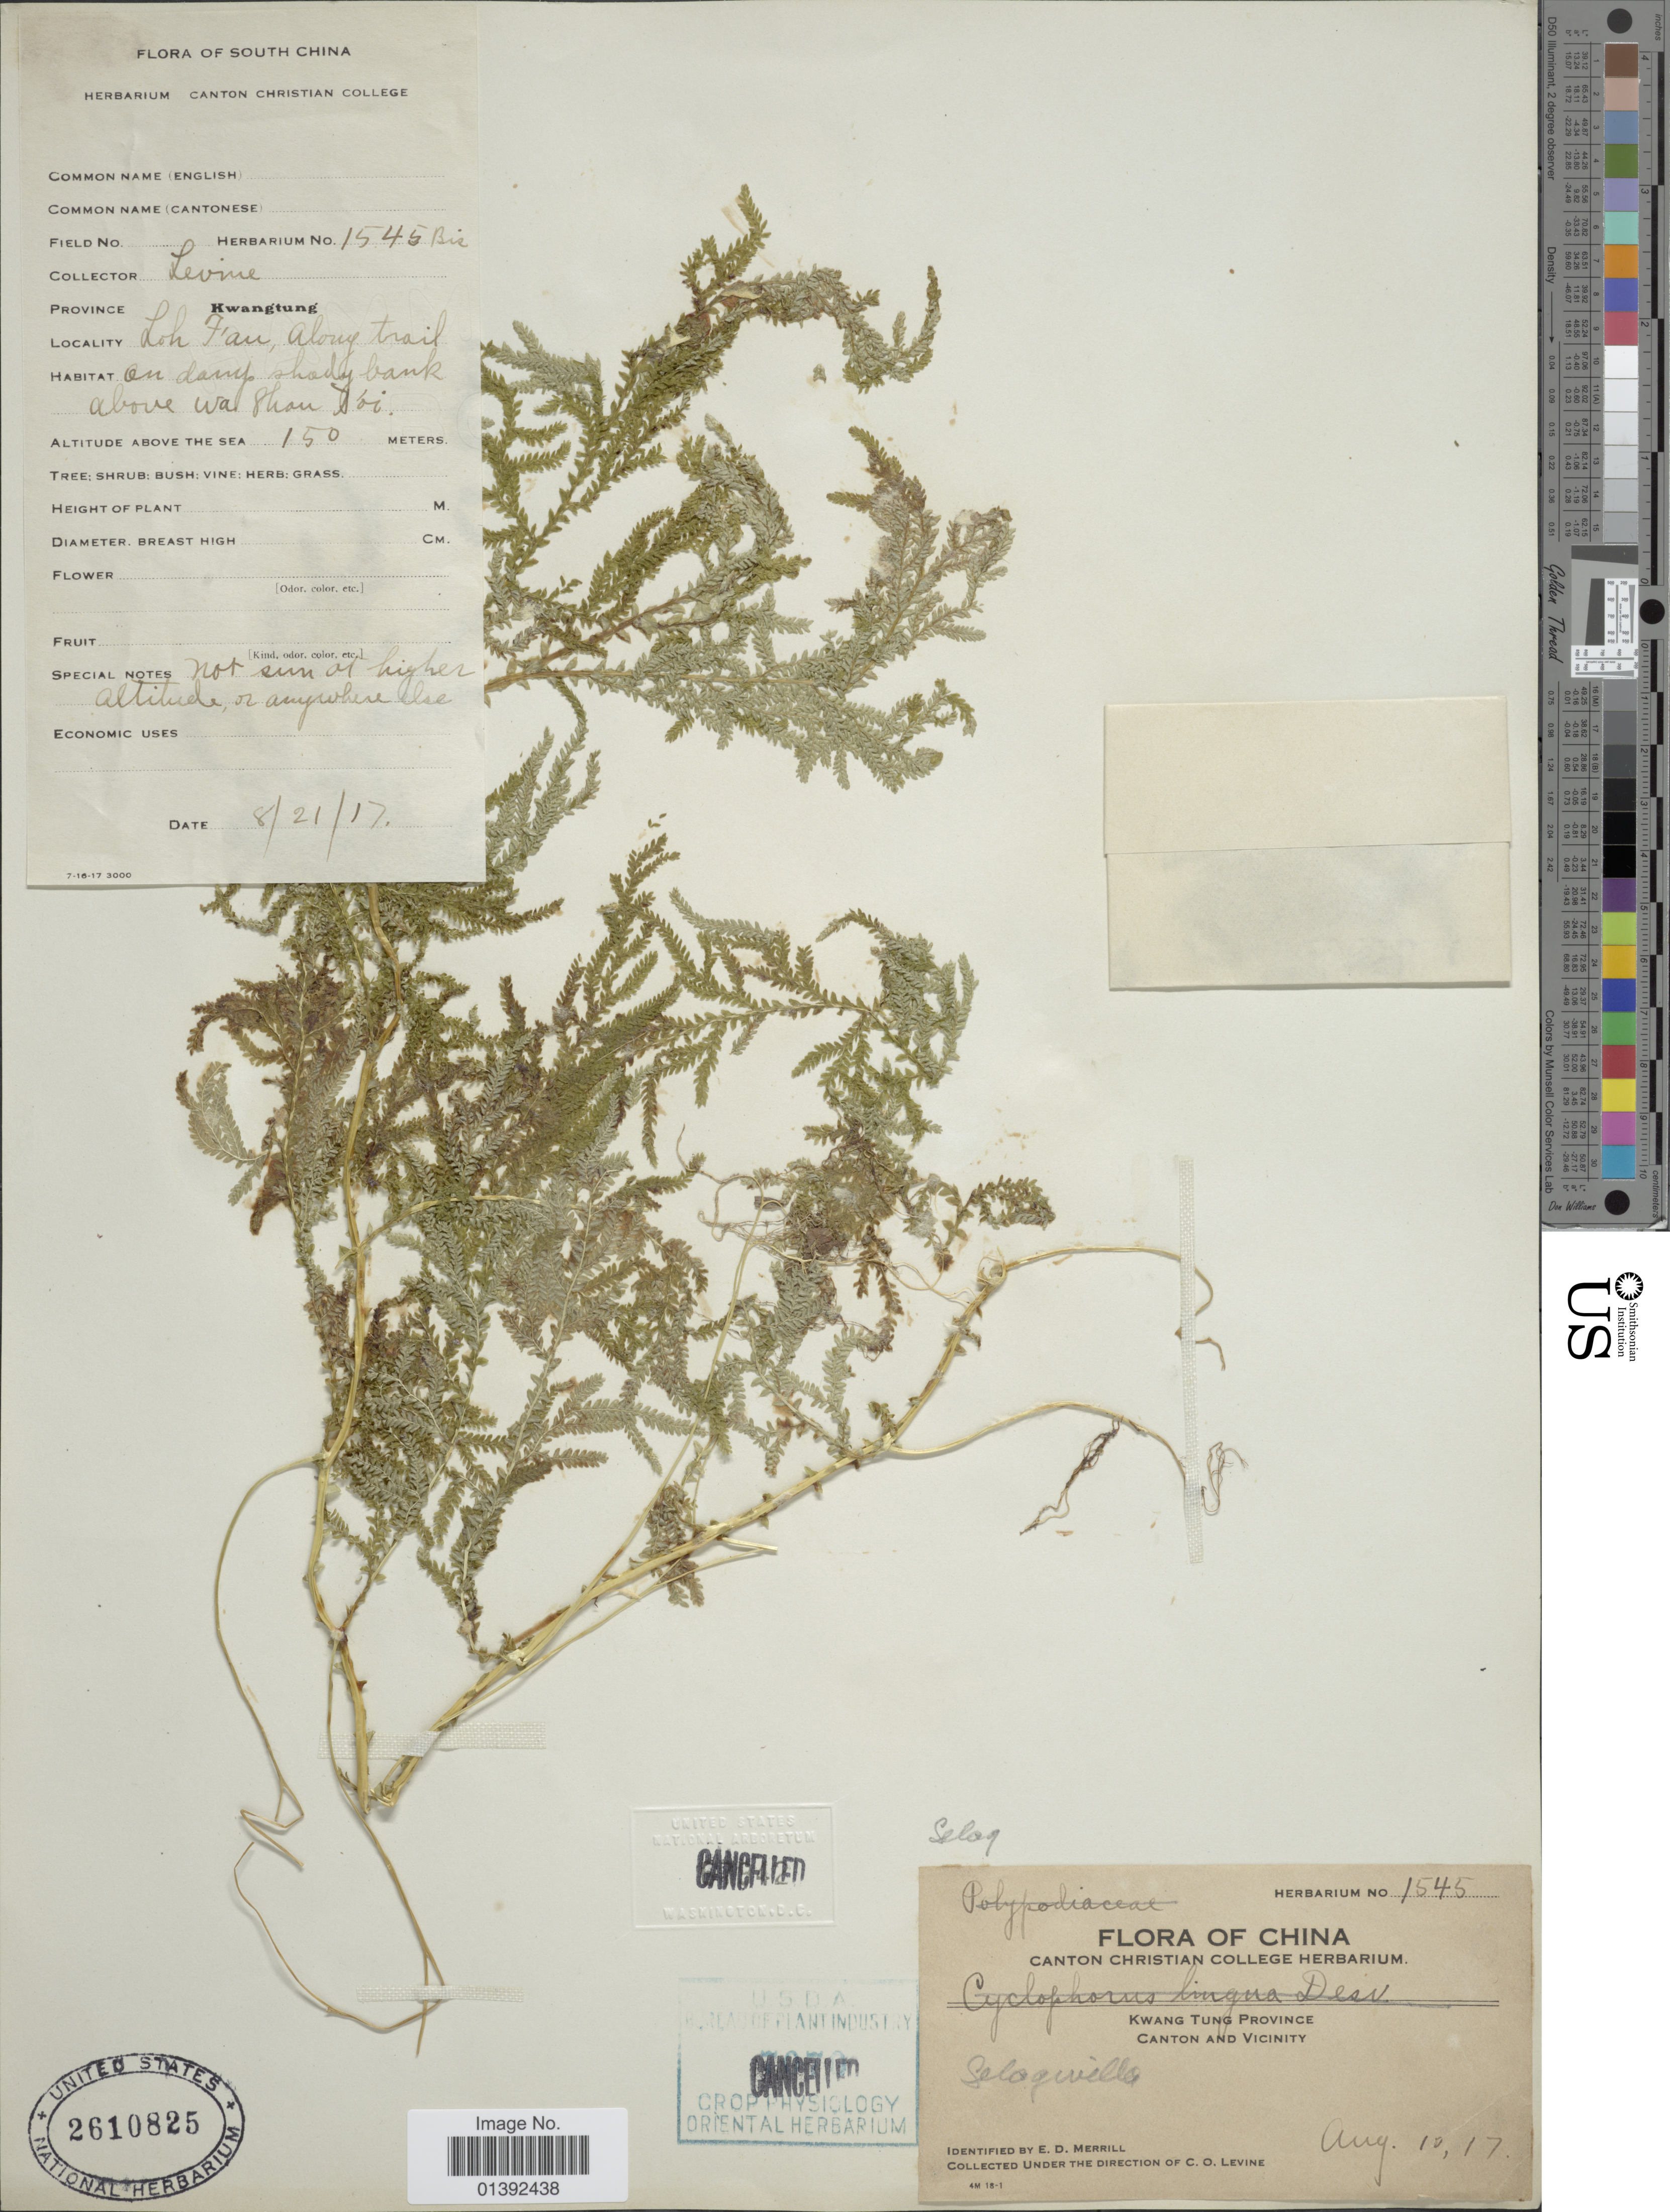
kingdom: Plantae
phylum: Tracheophyta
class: Lycopodiopsida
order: Selaginellales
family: Selaginellaceae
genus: Selaginella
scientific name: Selaginella sp.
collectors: -. Levine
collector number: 1545bis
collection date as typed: Transcribed d/m/y: 21/8/17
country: China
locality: Kwang Tung Province, Canton and vicinity, Loh Fau, along trail on damp shady bank above Wa Shan Ki [interpreted]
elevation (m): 150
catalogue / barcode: US 2610825